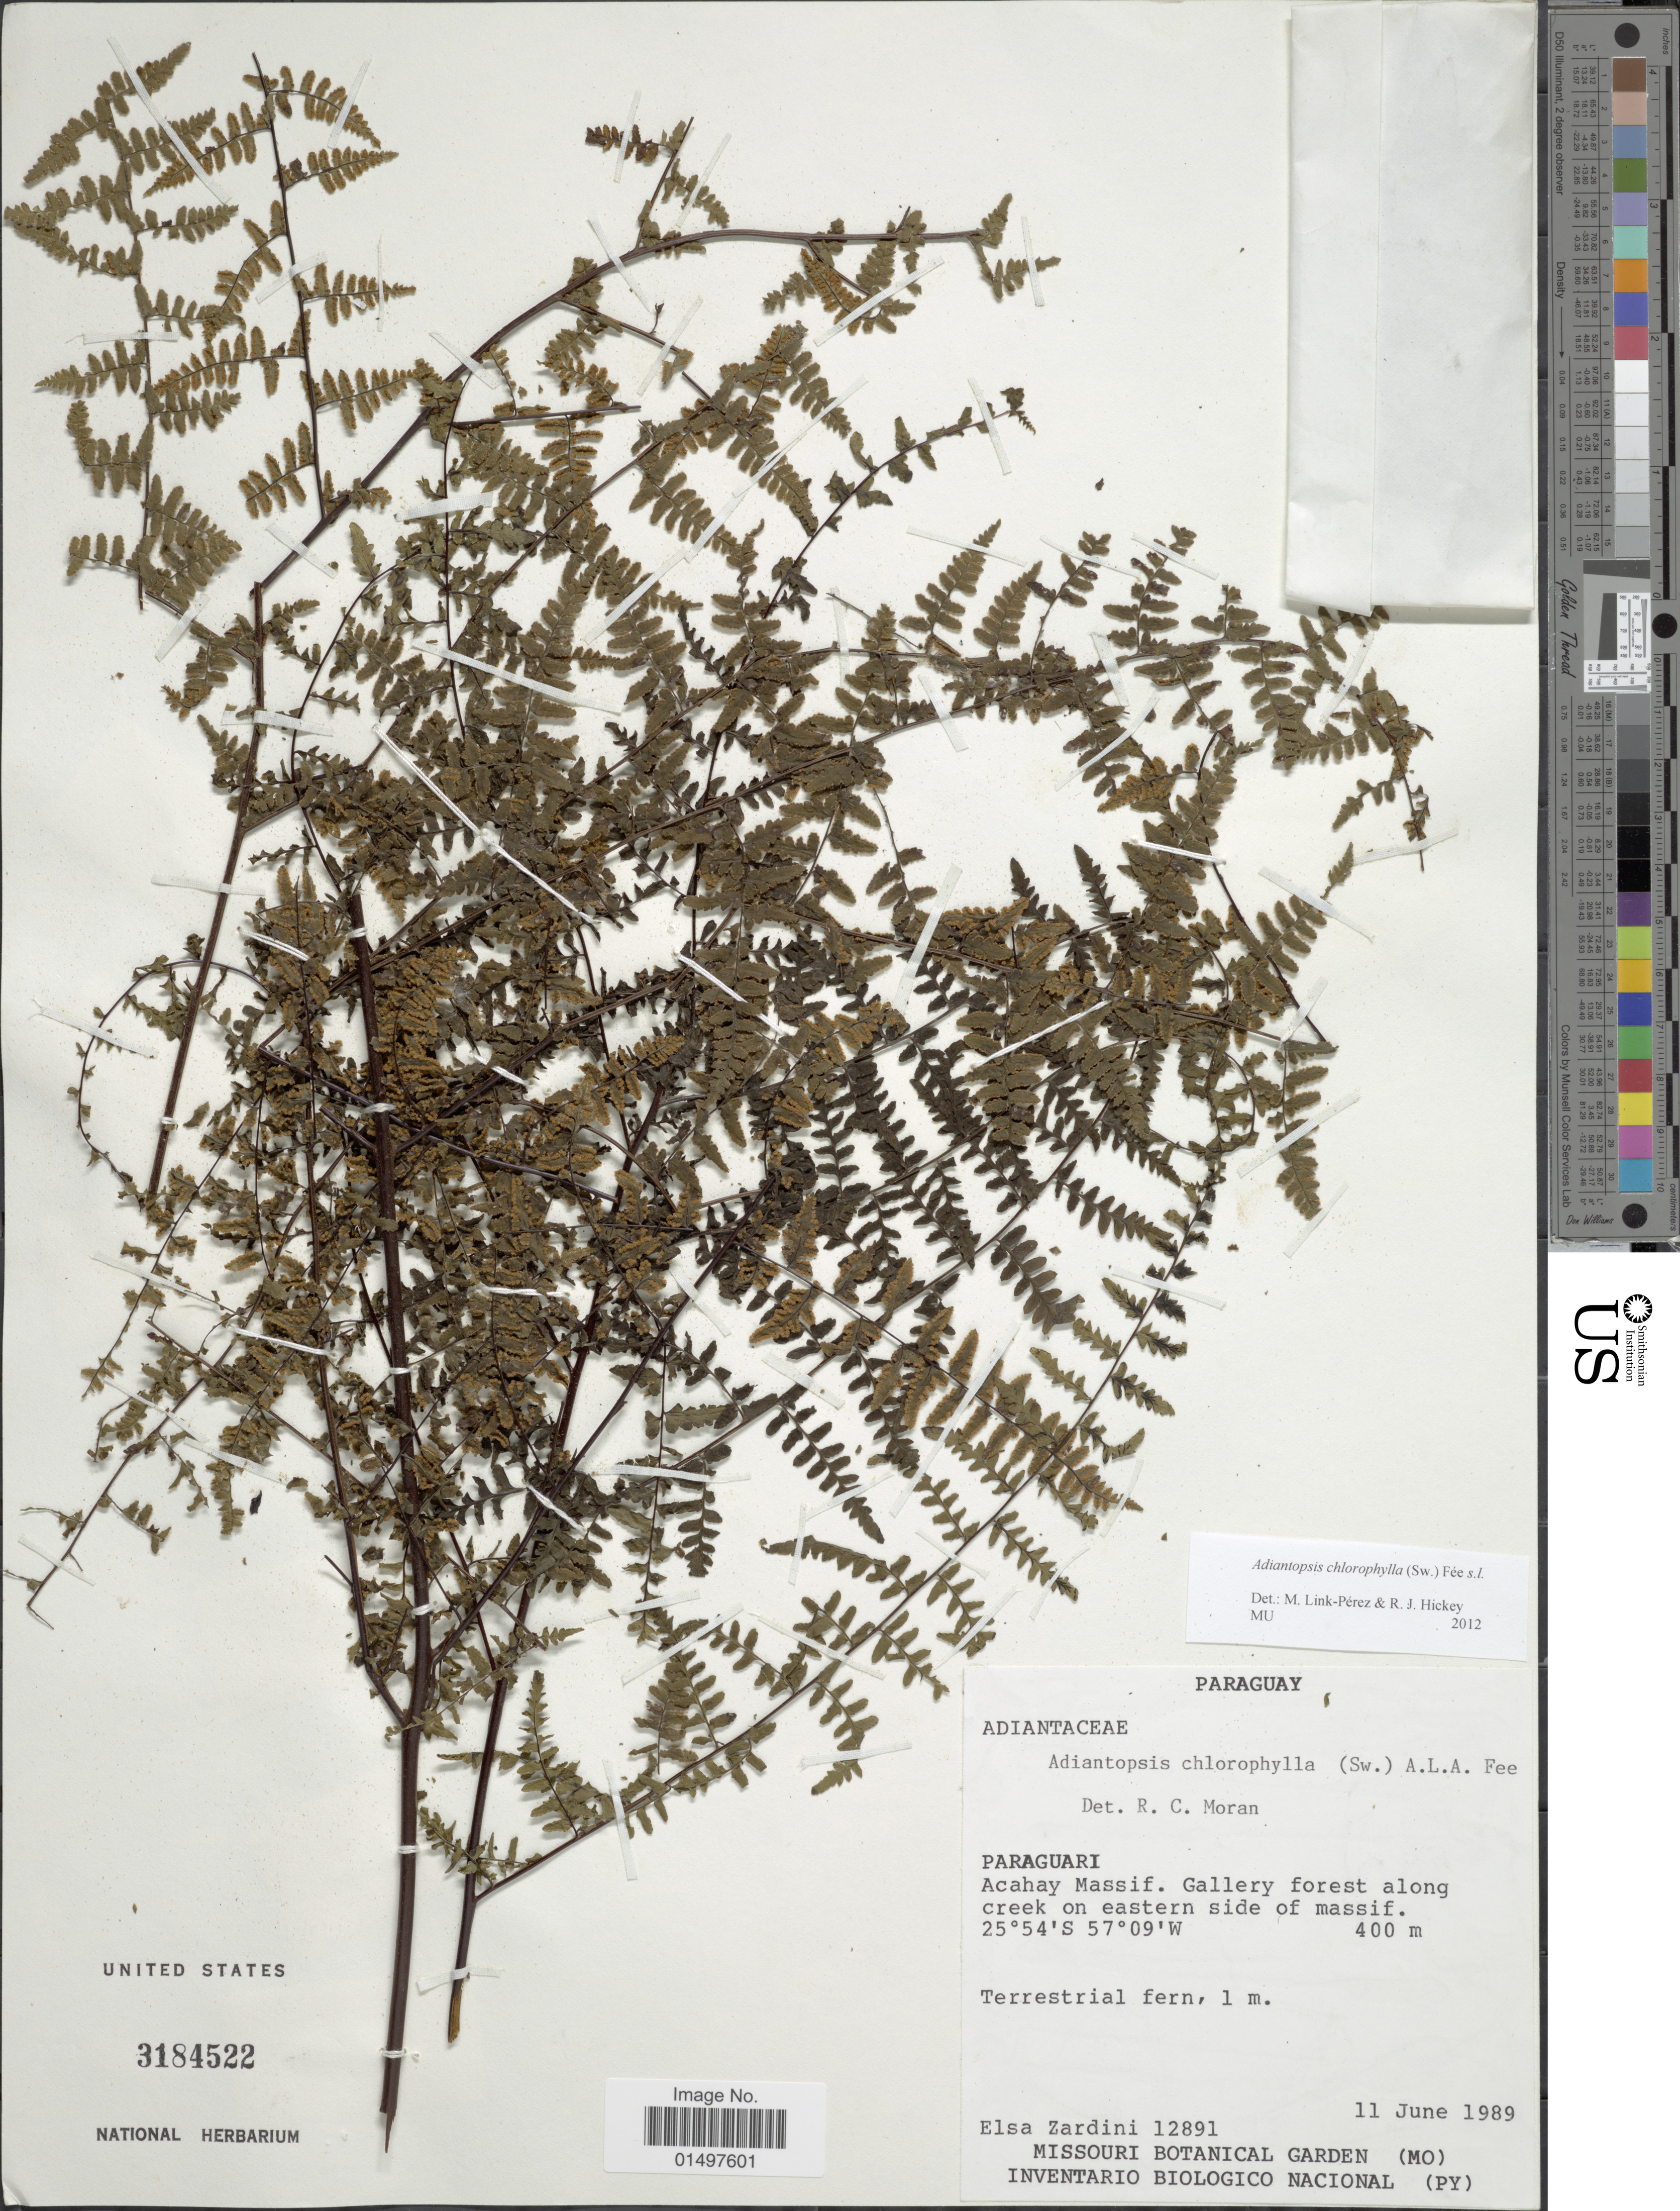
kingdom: Plantae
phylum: Tracheophyta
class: Polypodiopsida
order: Polypodiales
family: Pteridaceae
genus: Adiantopsis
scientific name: Adiantopsis chlorophylla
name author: (Sw.) Fée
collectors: E. M. Zardini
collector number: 12891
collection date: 1989-06-11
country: Paraguay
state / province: Paraguari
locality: Acahay Massif. Gallery forest along creek on eastern side of massif.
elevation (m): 400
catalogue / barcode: US 3184522